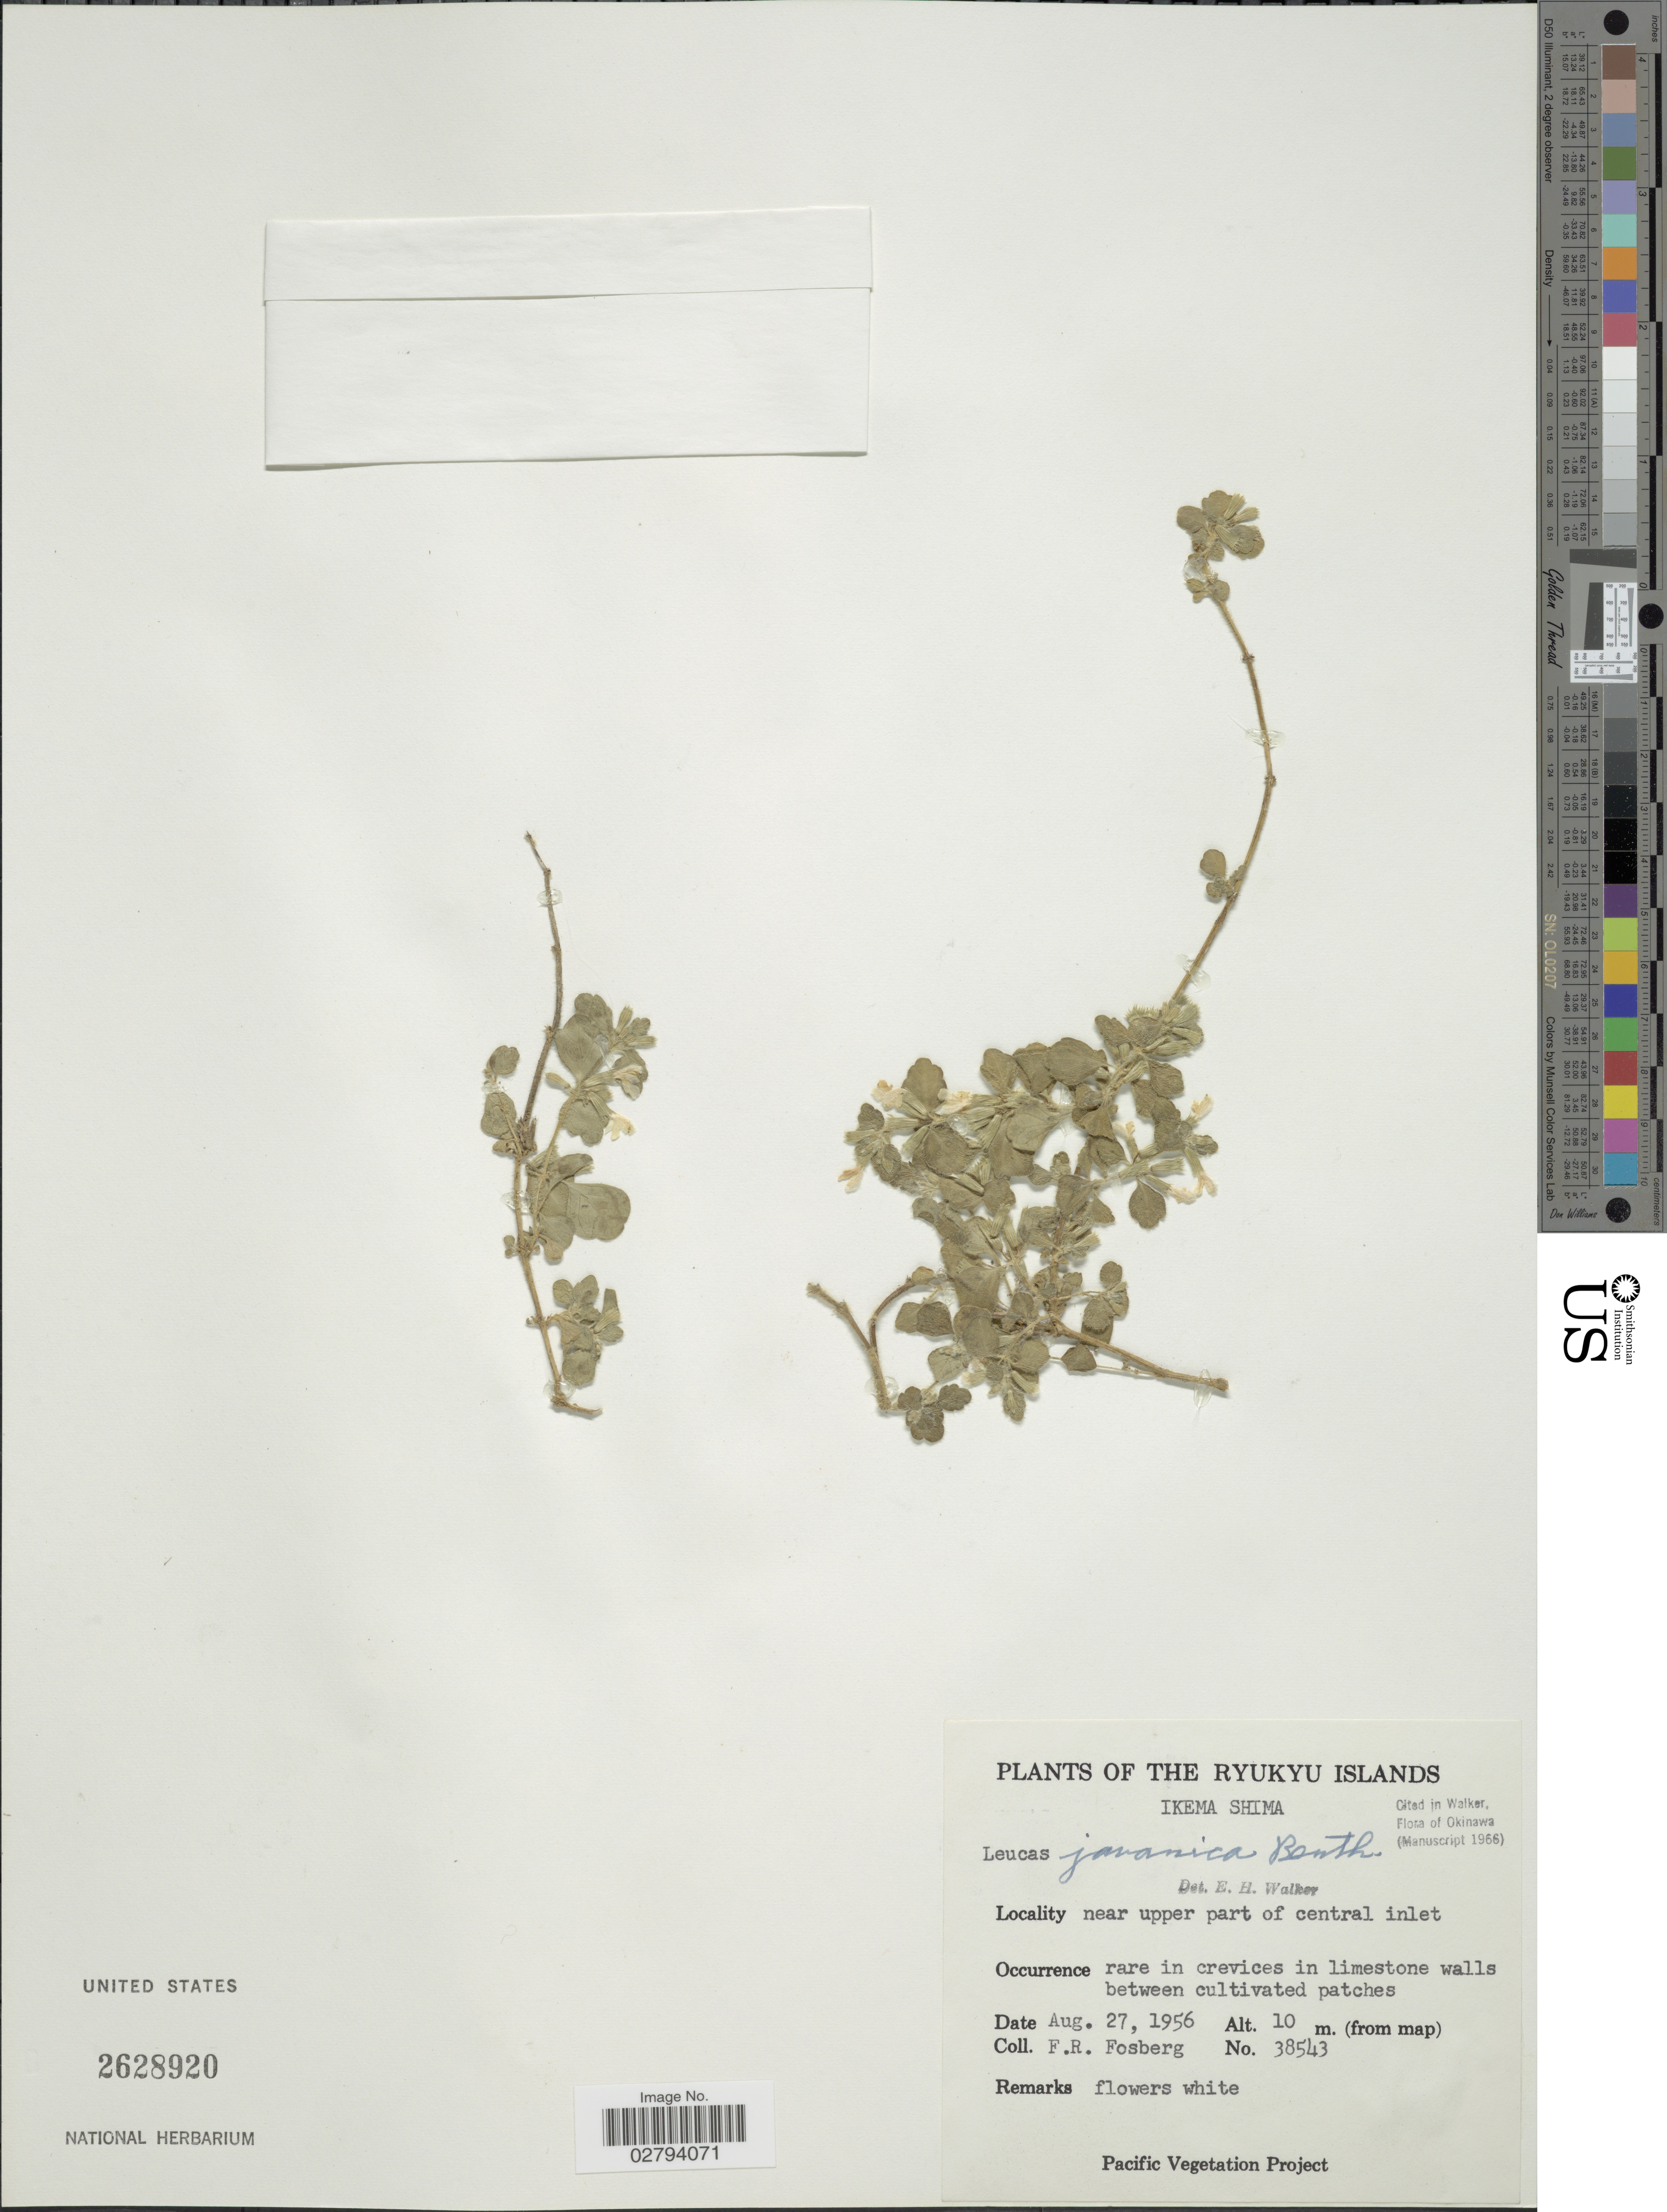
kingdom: Plantae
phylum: Tracheophyta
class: Magnoliopsida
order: Lamiales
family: Lamiaceae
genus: Leucas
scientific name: Leucas javanica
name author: Benth.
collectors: F. R. Fosberg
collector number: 38543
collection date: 1956-08-27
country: Japan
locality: The Ryukyu Islands, near upper part of central inlet.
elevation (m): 10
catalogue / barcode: US 2628920